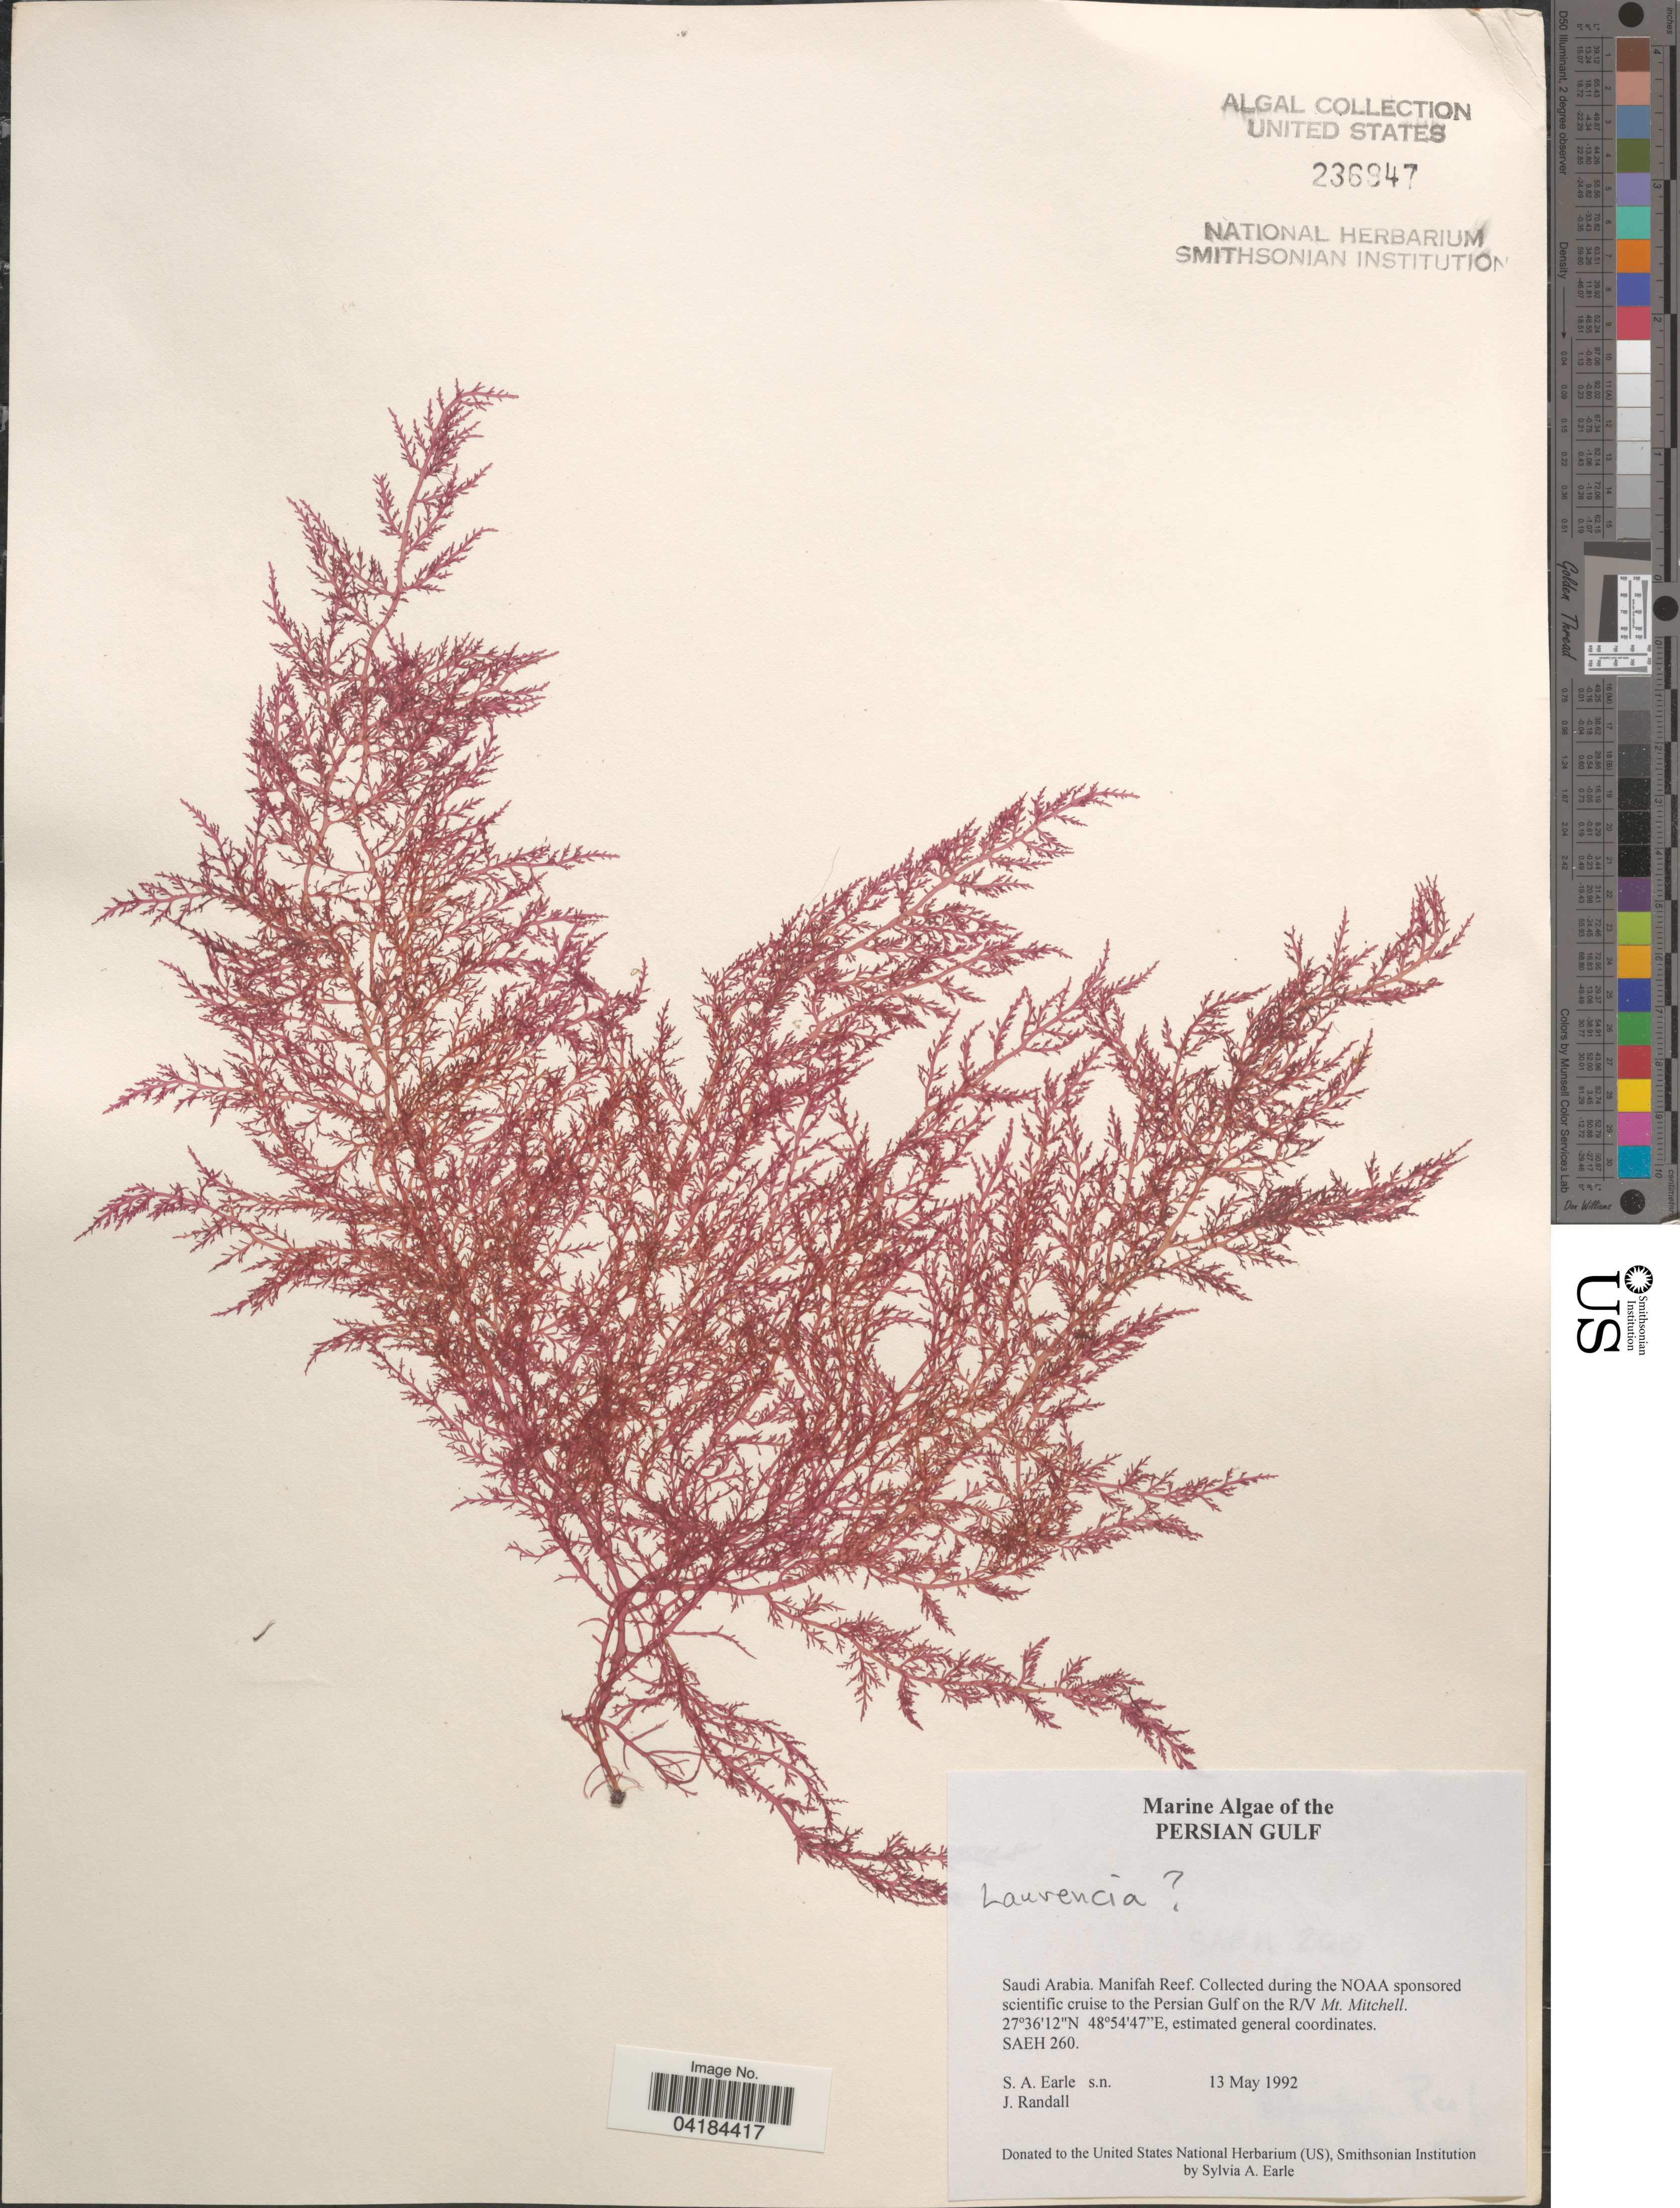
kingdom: Plantae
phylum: Rhodophyta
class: Florideophyceae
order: Ceramiales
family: Rhodomelaceae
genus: Laurencia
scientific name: Laurencia sp.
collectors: S. A. Earle & J. Randall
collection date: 1992-05-13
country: Saudi Arabia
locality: Persian Gulf. Manifah Reef. Collected during the NOAA sponsored scientific cruise to the Persian Gulf on the R/V Mt. Mitchell. SAEH 260.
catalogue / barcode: US 236947